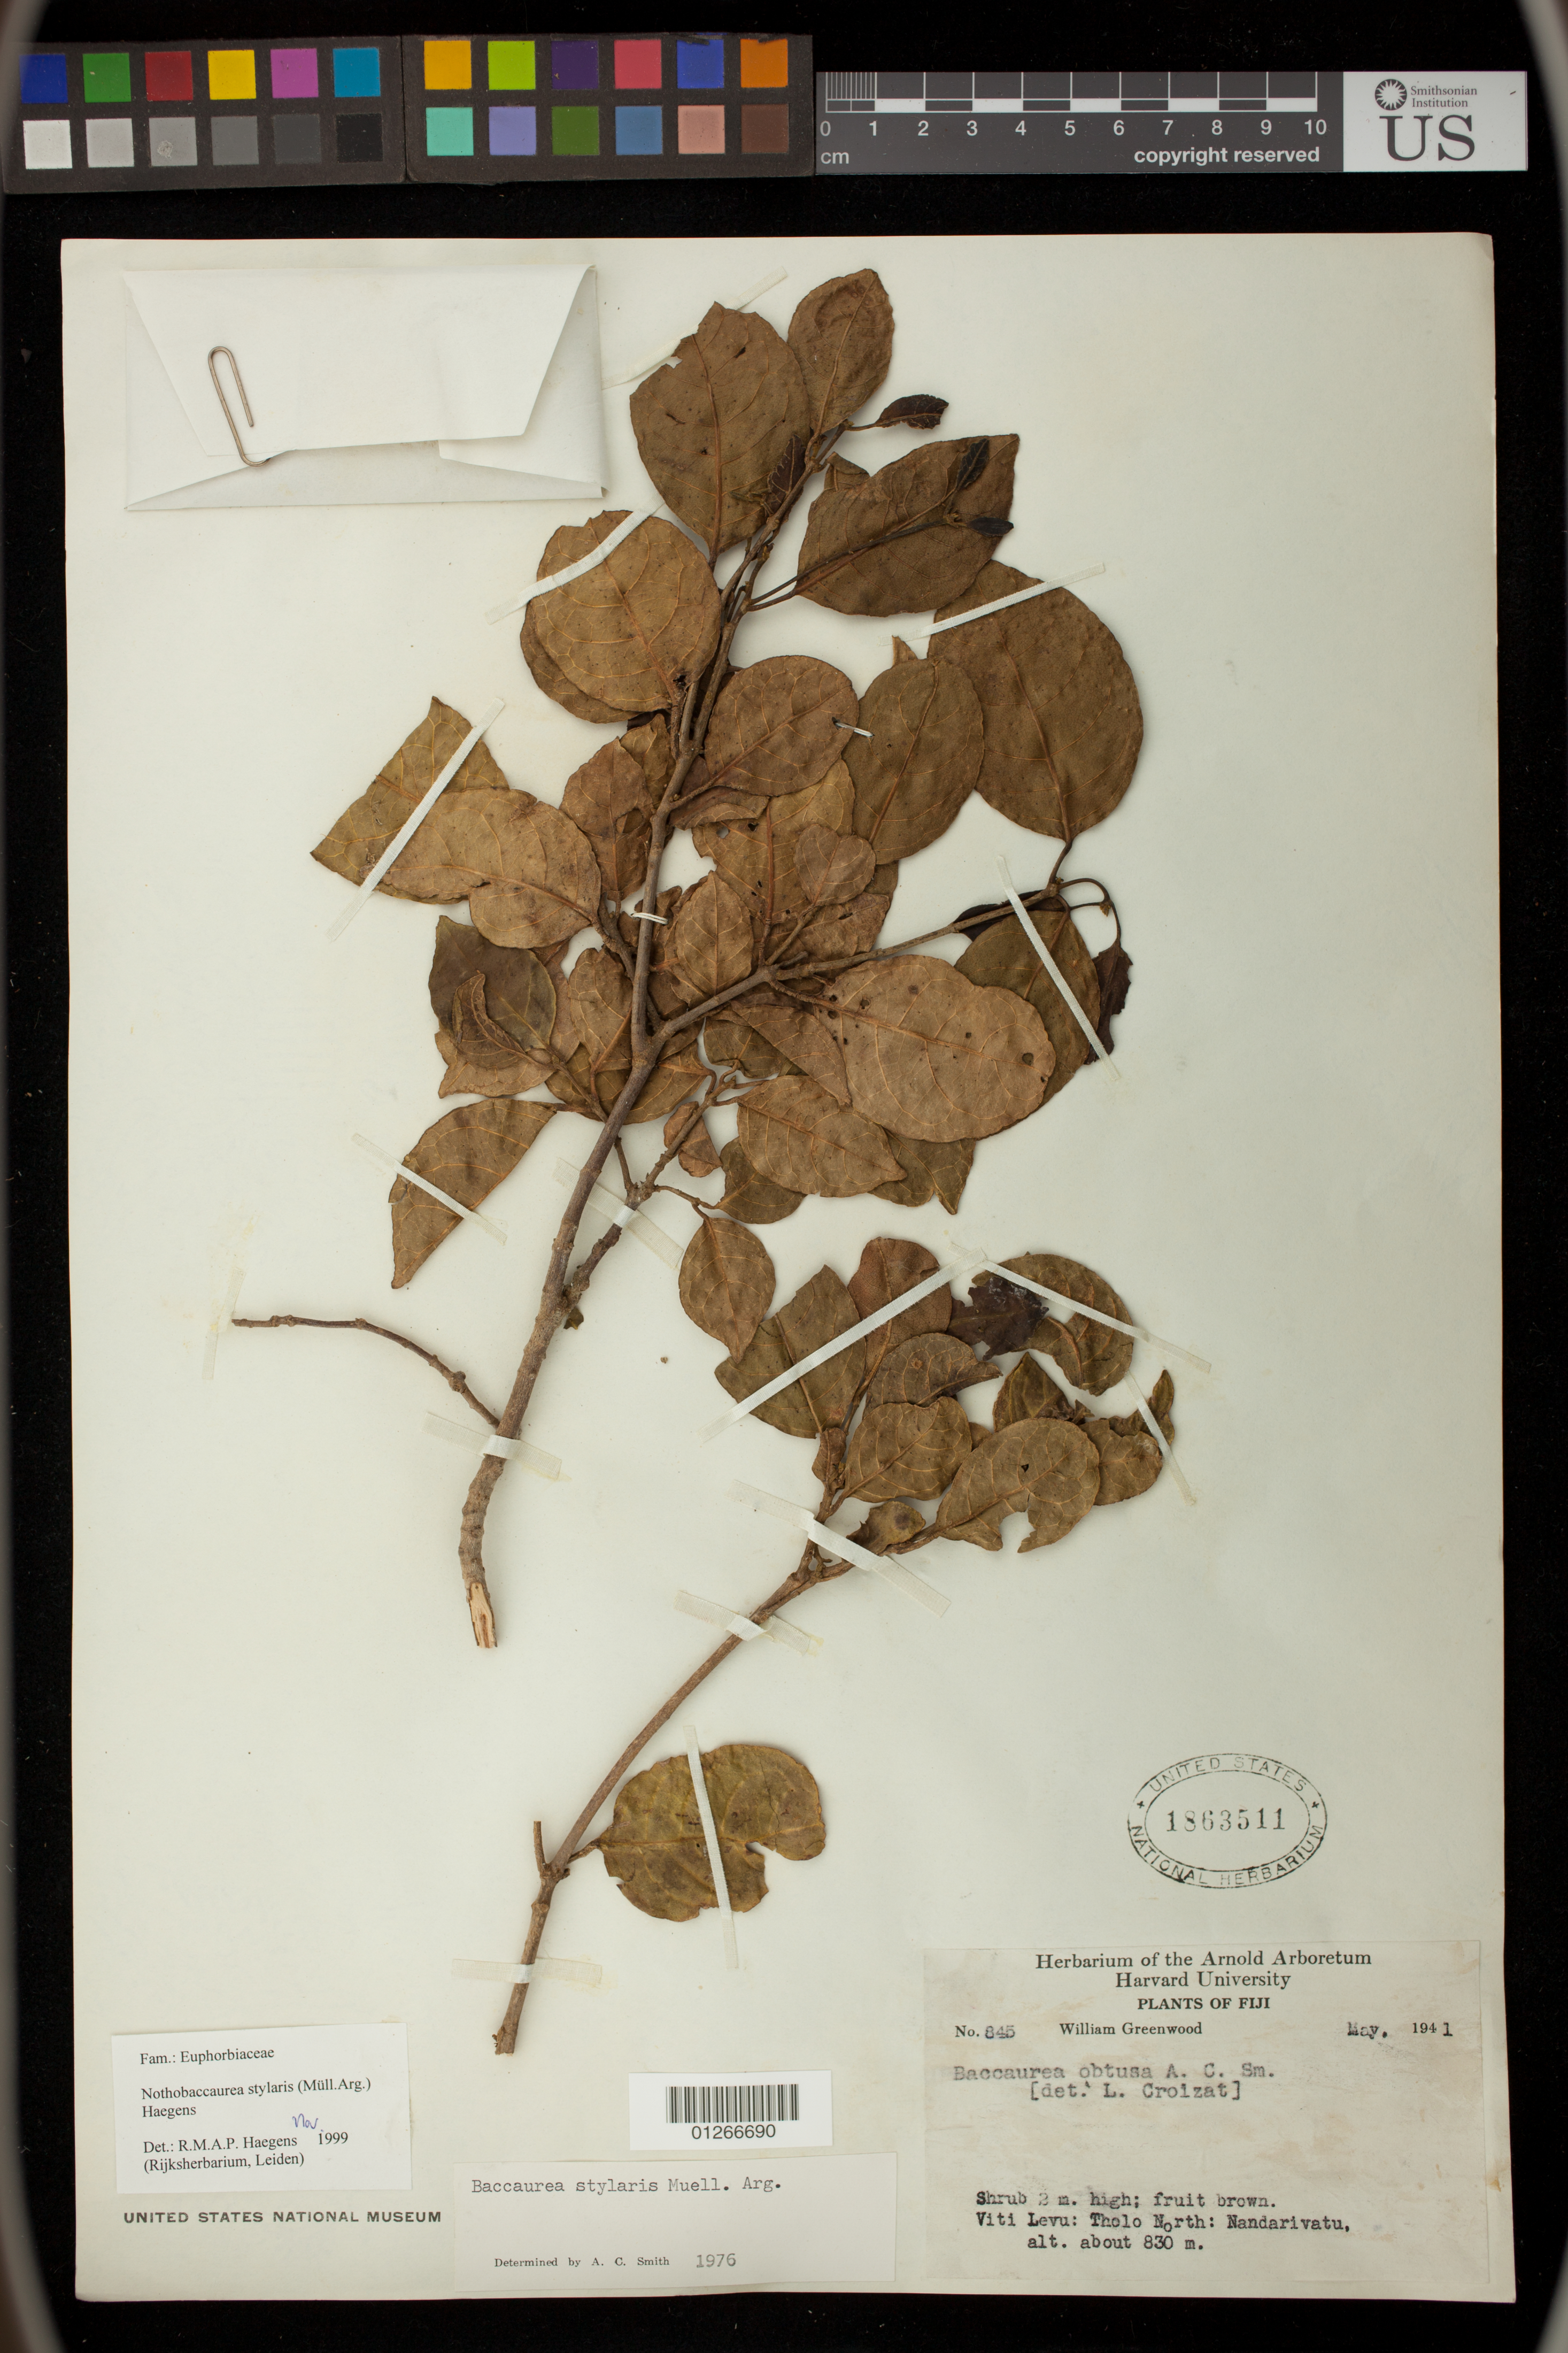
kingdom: Plantae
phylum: Tracheophyta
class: Magnoliopsida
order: Malpighiales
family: Phyllanthaceae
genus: Nothobaccaurea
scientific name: Nothobaccaurea stylaris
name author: (Müll. Arg.) Haegens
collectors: W. Greenwood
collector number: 845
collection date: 1941-05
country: Fiji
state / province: Western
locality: Viti Levu: Tholo North: Nandarivatu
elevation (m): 830